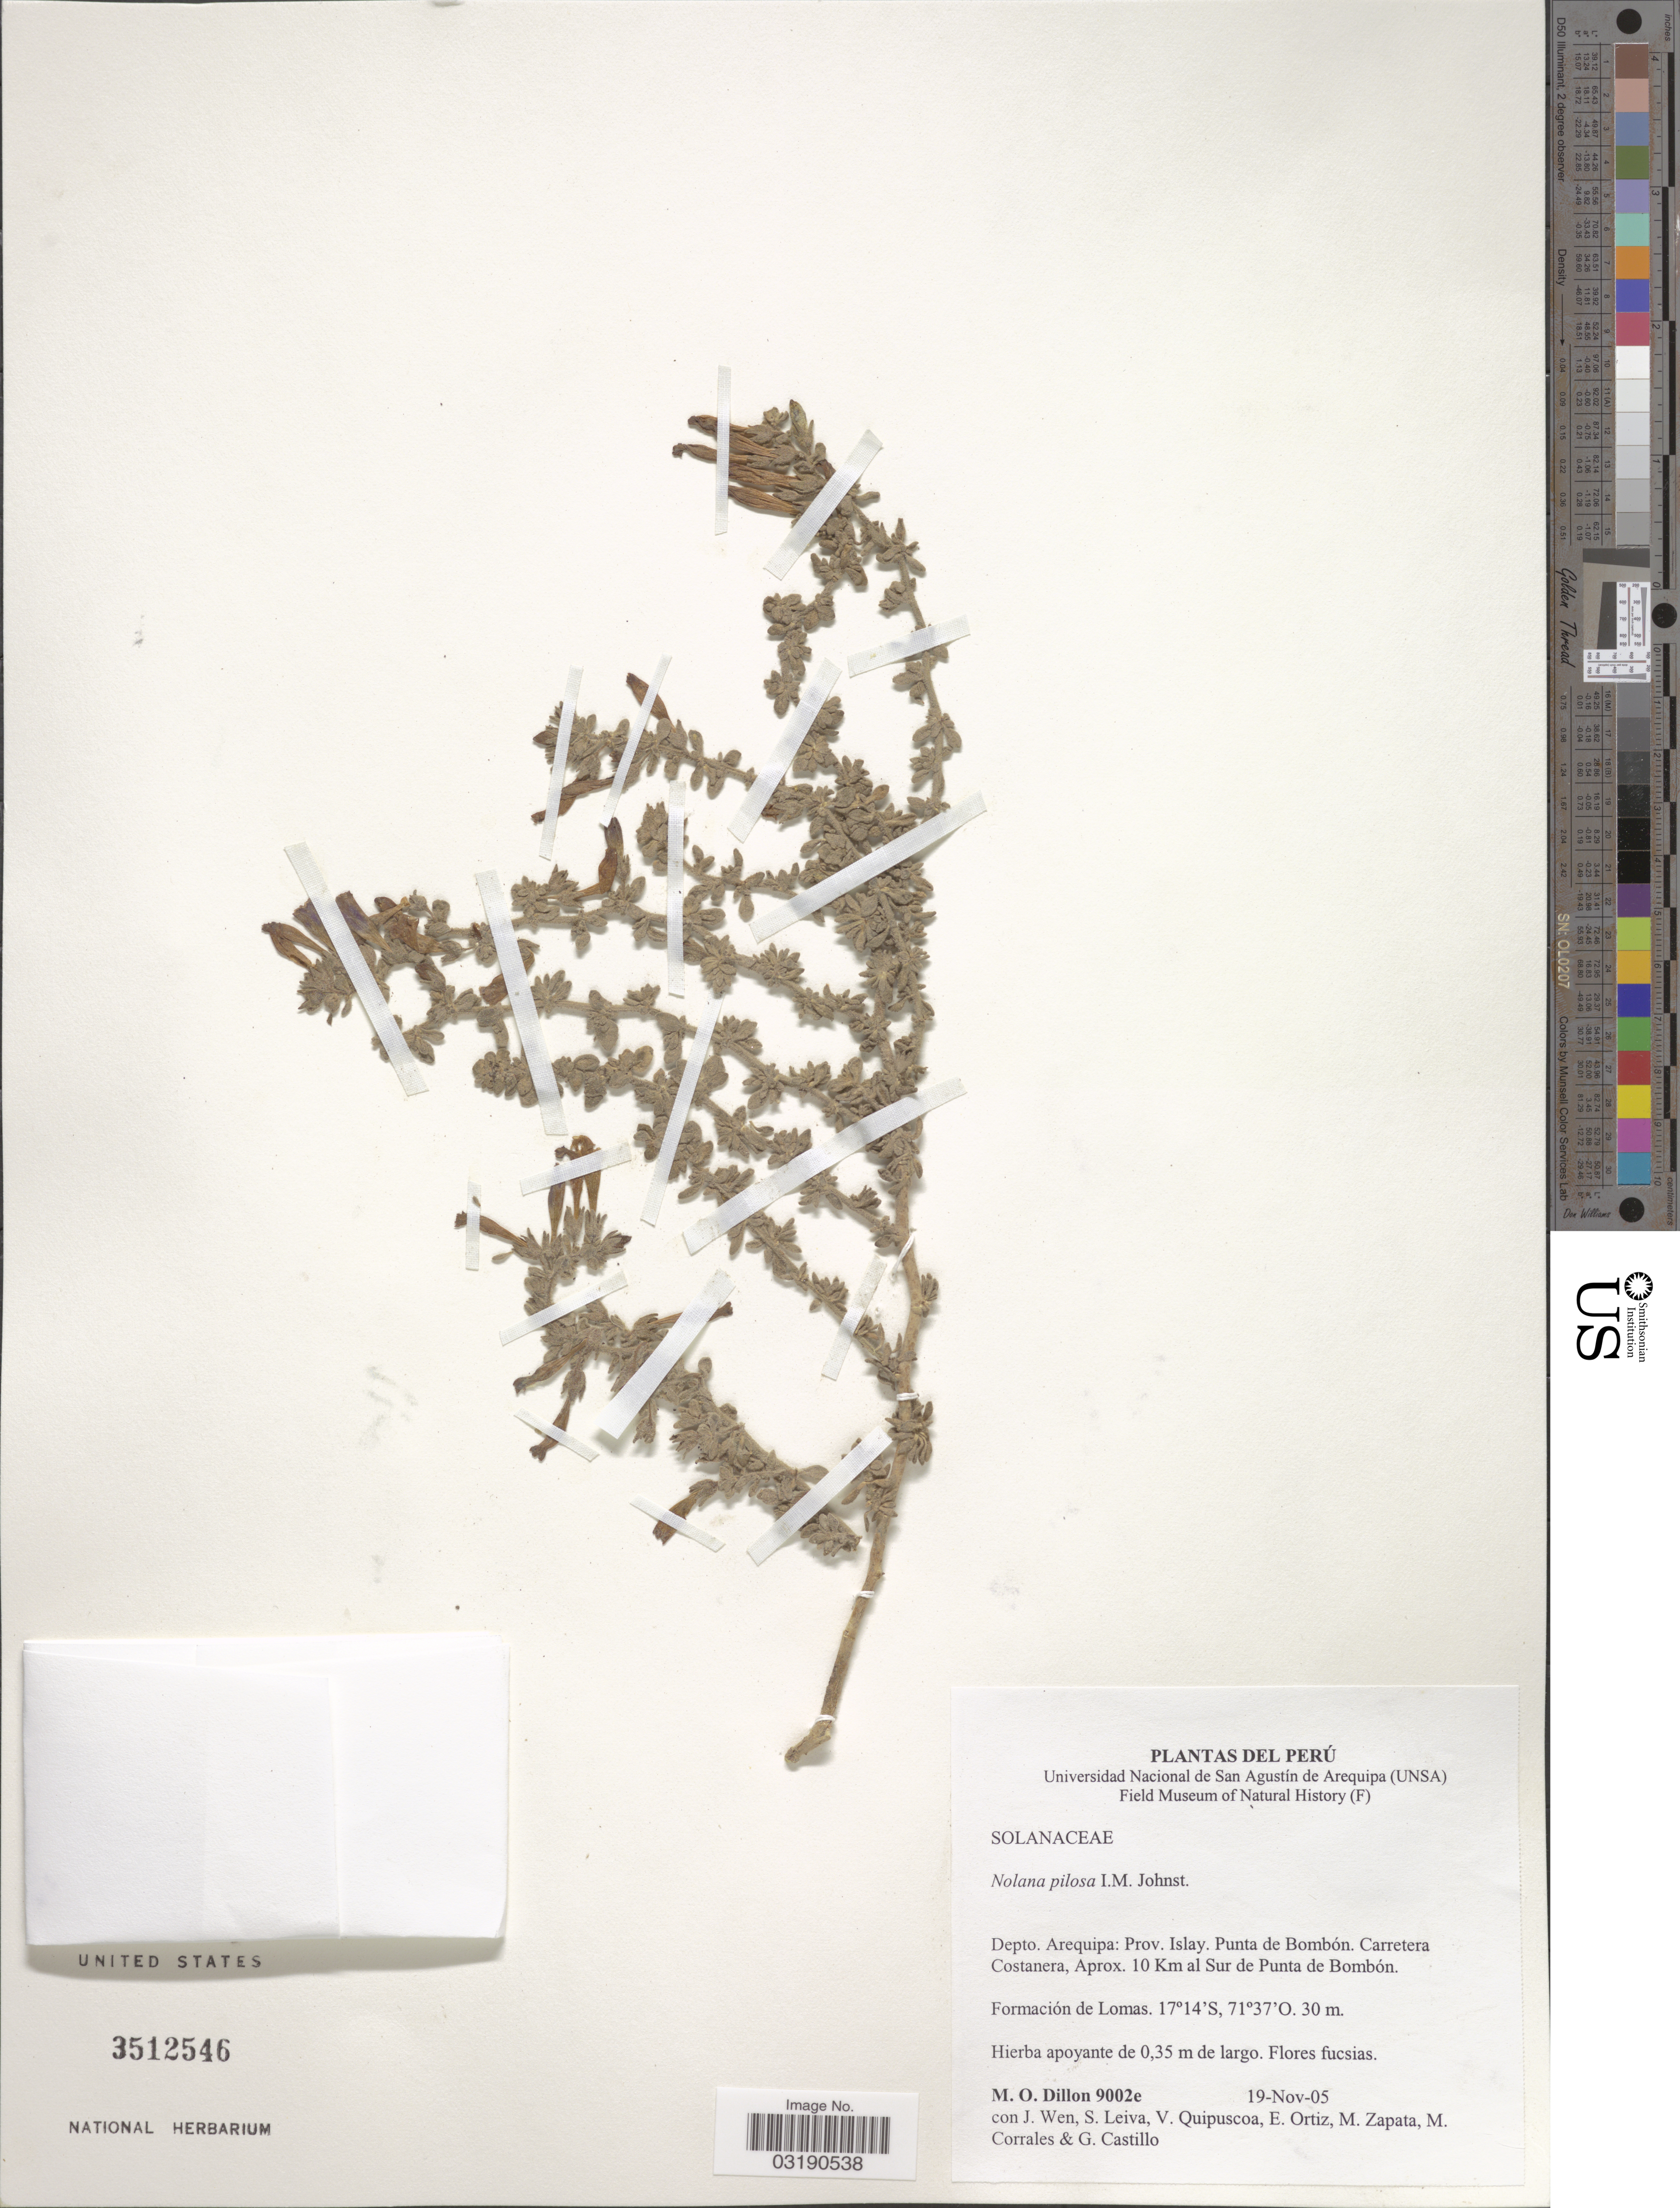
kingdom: Plantae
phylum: Tracheophyta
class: Magnoliopsida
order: Solanales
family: Solanaceae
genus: Nolana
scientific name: Nolana pilosa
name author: I.M. Johnst.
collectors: M. O. Dillon, J. Wen, S. Leiva, V. Quipuscoa & et al.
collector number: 9002e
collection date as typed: Transcribed d/m/y: 19/11/5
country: Peru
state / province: Arequipa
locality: Depto. Arequipa: Prov. Islay, Punta de Bombón. Carretera Costanera, Aprox. 10 Km al Sur de Punta de Bombón.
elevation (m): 30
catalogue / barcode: US 3512546